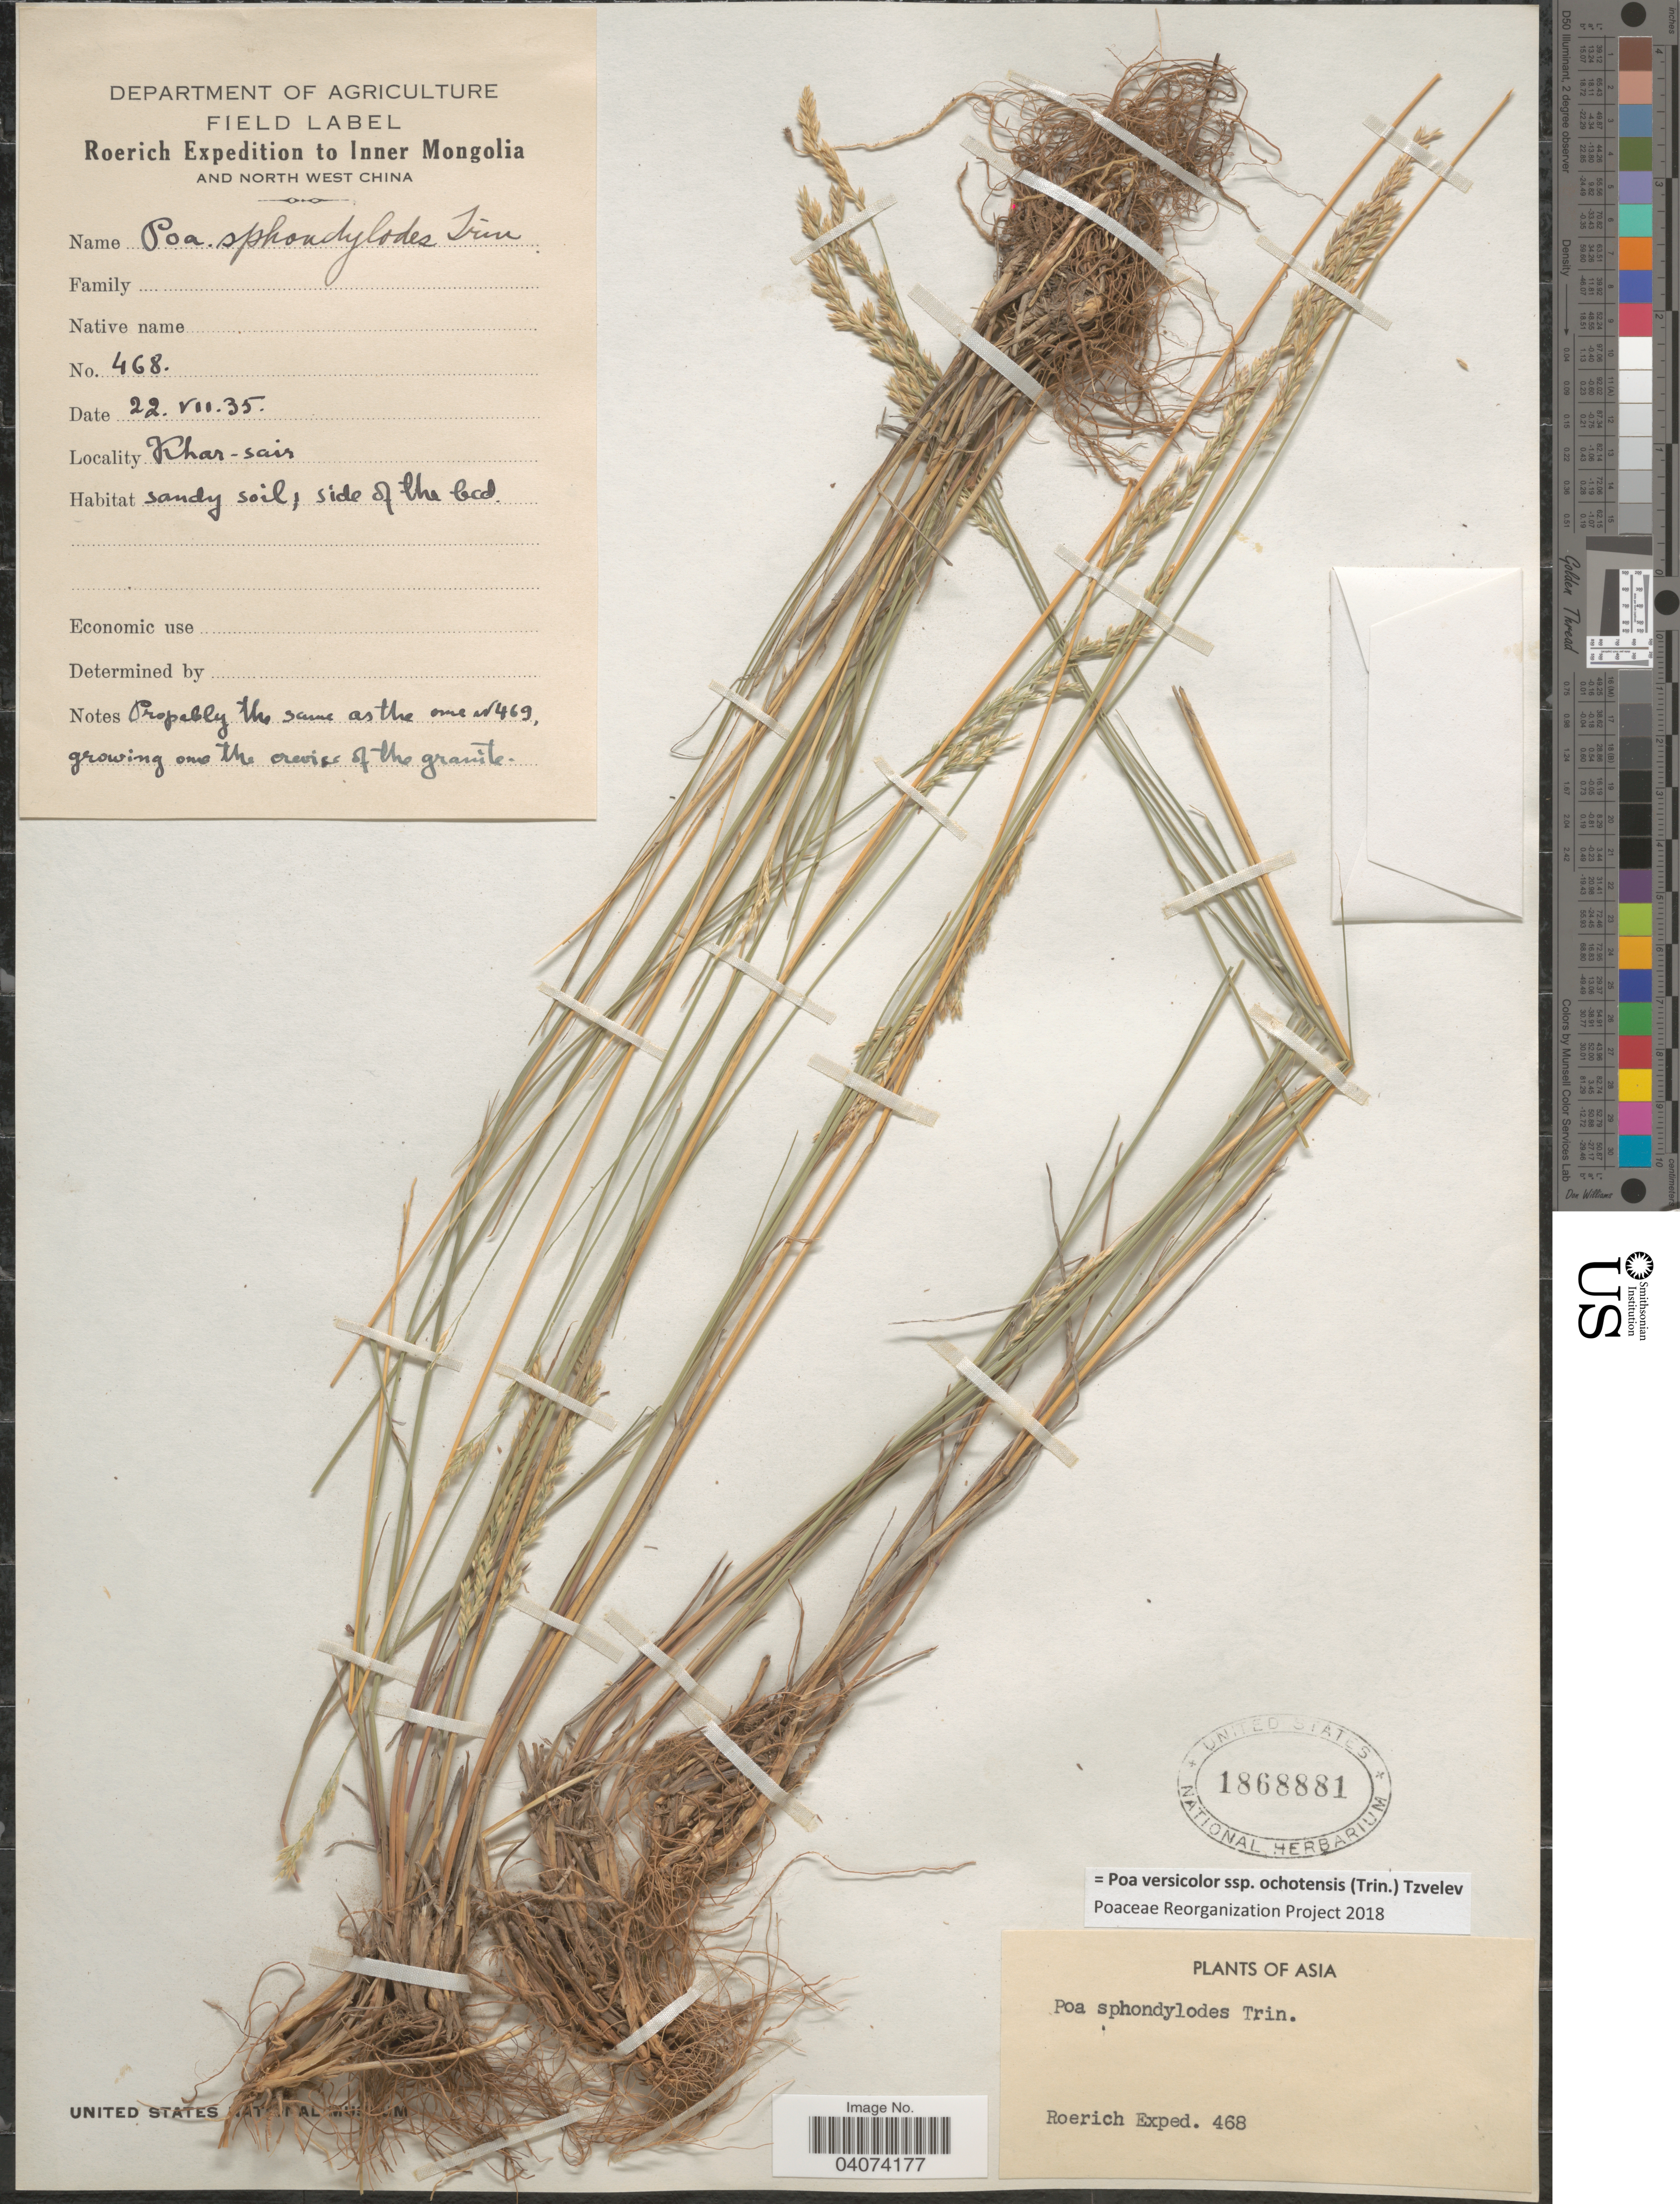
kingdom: Plantae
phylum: Tracheophyta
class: Liliopsida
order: Poales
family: Poaceae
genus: Poa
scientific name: Poa versicolor subsp. ochotensis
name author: (Trin.) Tzvelev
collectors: Roerich Expedition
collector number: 468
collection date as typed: Transcribed d/m/y: 22/7/35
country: China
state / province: Nei Monggol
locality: Inner Mongolia and North West China. Khar-sair.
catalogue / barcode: US 1868881